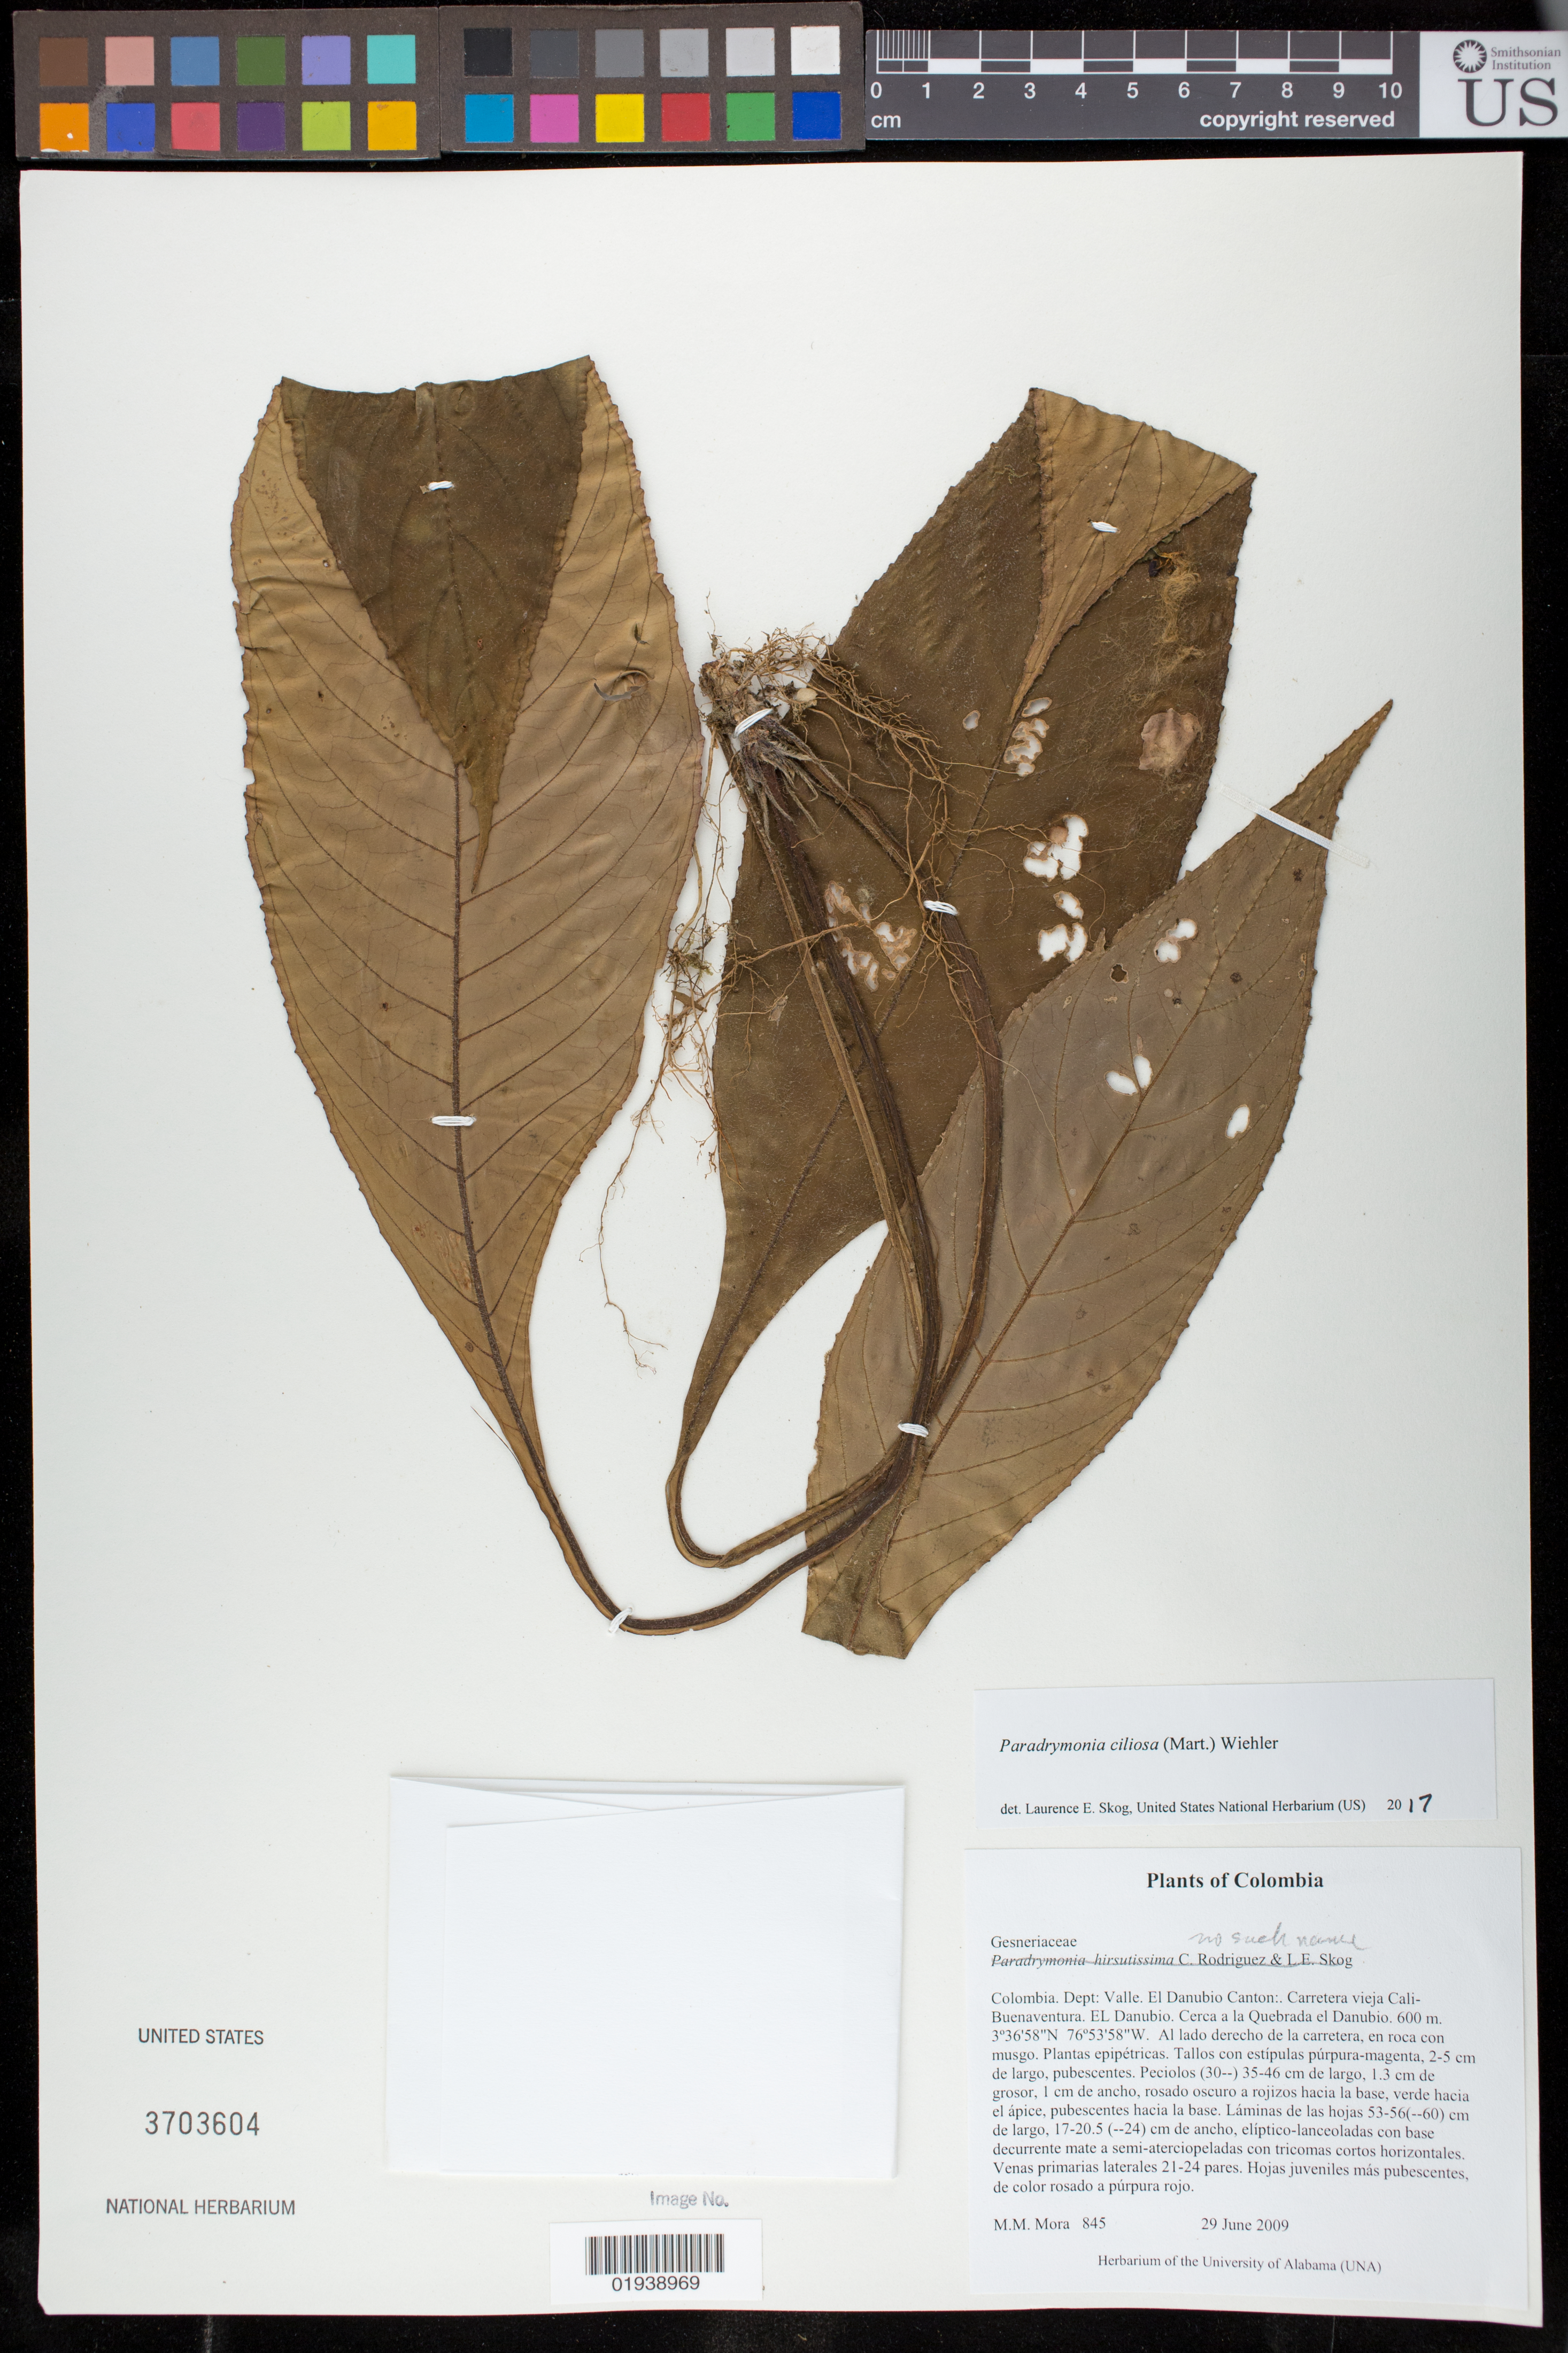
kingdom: Plantae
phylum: Tracheophyta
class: Magnoliopsida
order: Lamiales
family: Gesneriaceae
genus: Paradrymonia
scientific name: Paradrymonia ciliosa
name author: (Mart.) Wiehler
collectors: M. M. Mora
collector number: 845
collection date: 2009-06-29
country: Colombia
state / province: Valle del Cauca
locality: El Danubio Canton. Carretera vieja Cali-Buenaventura. El Danubio. Cerca a la Quebrada el Danubio.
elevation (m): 600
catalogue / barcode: US 3703604